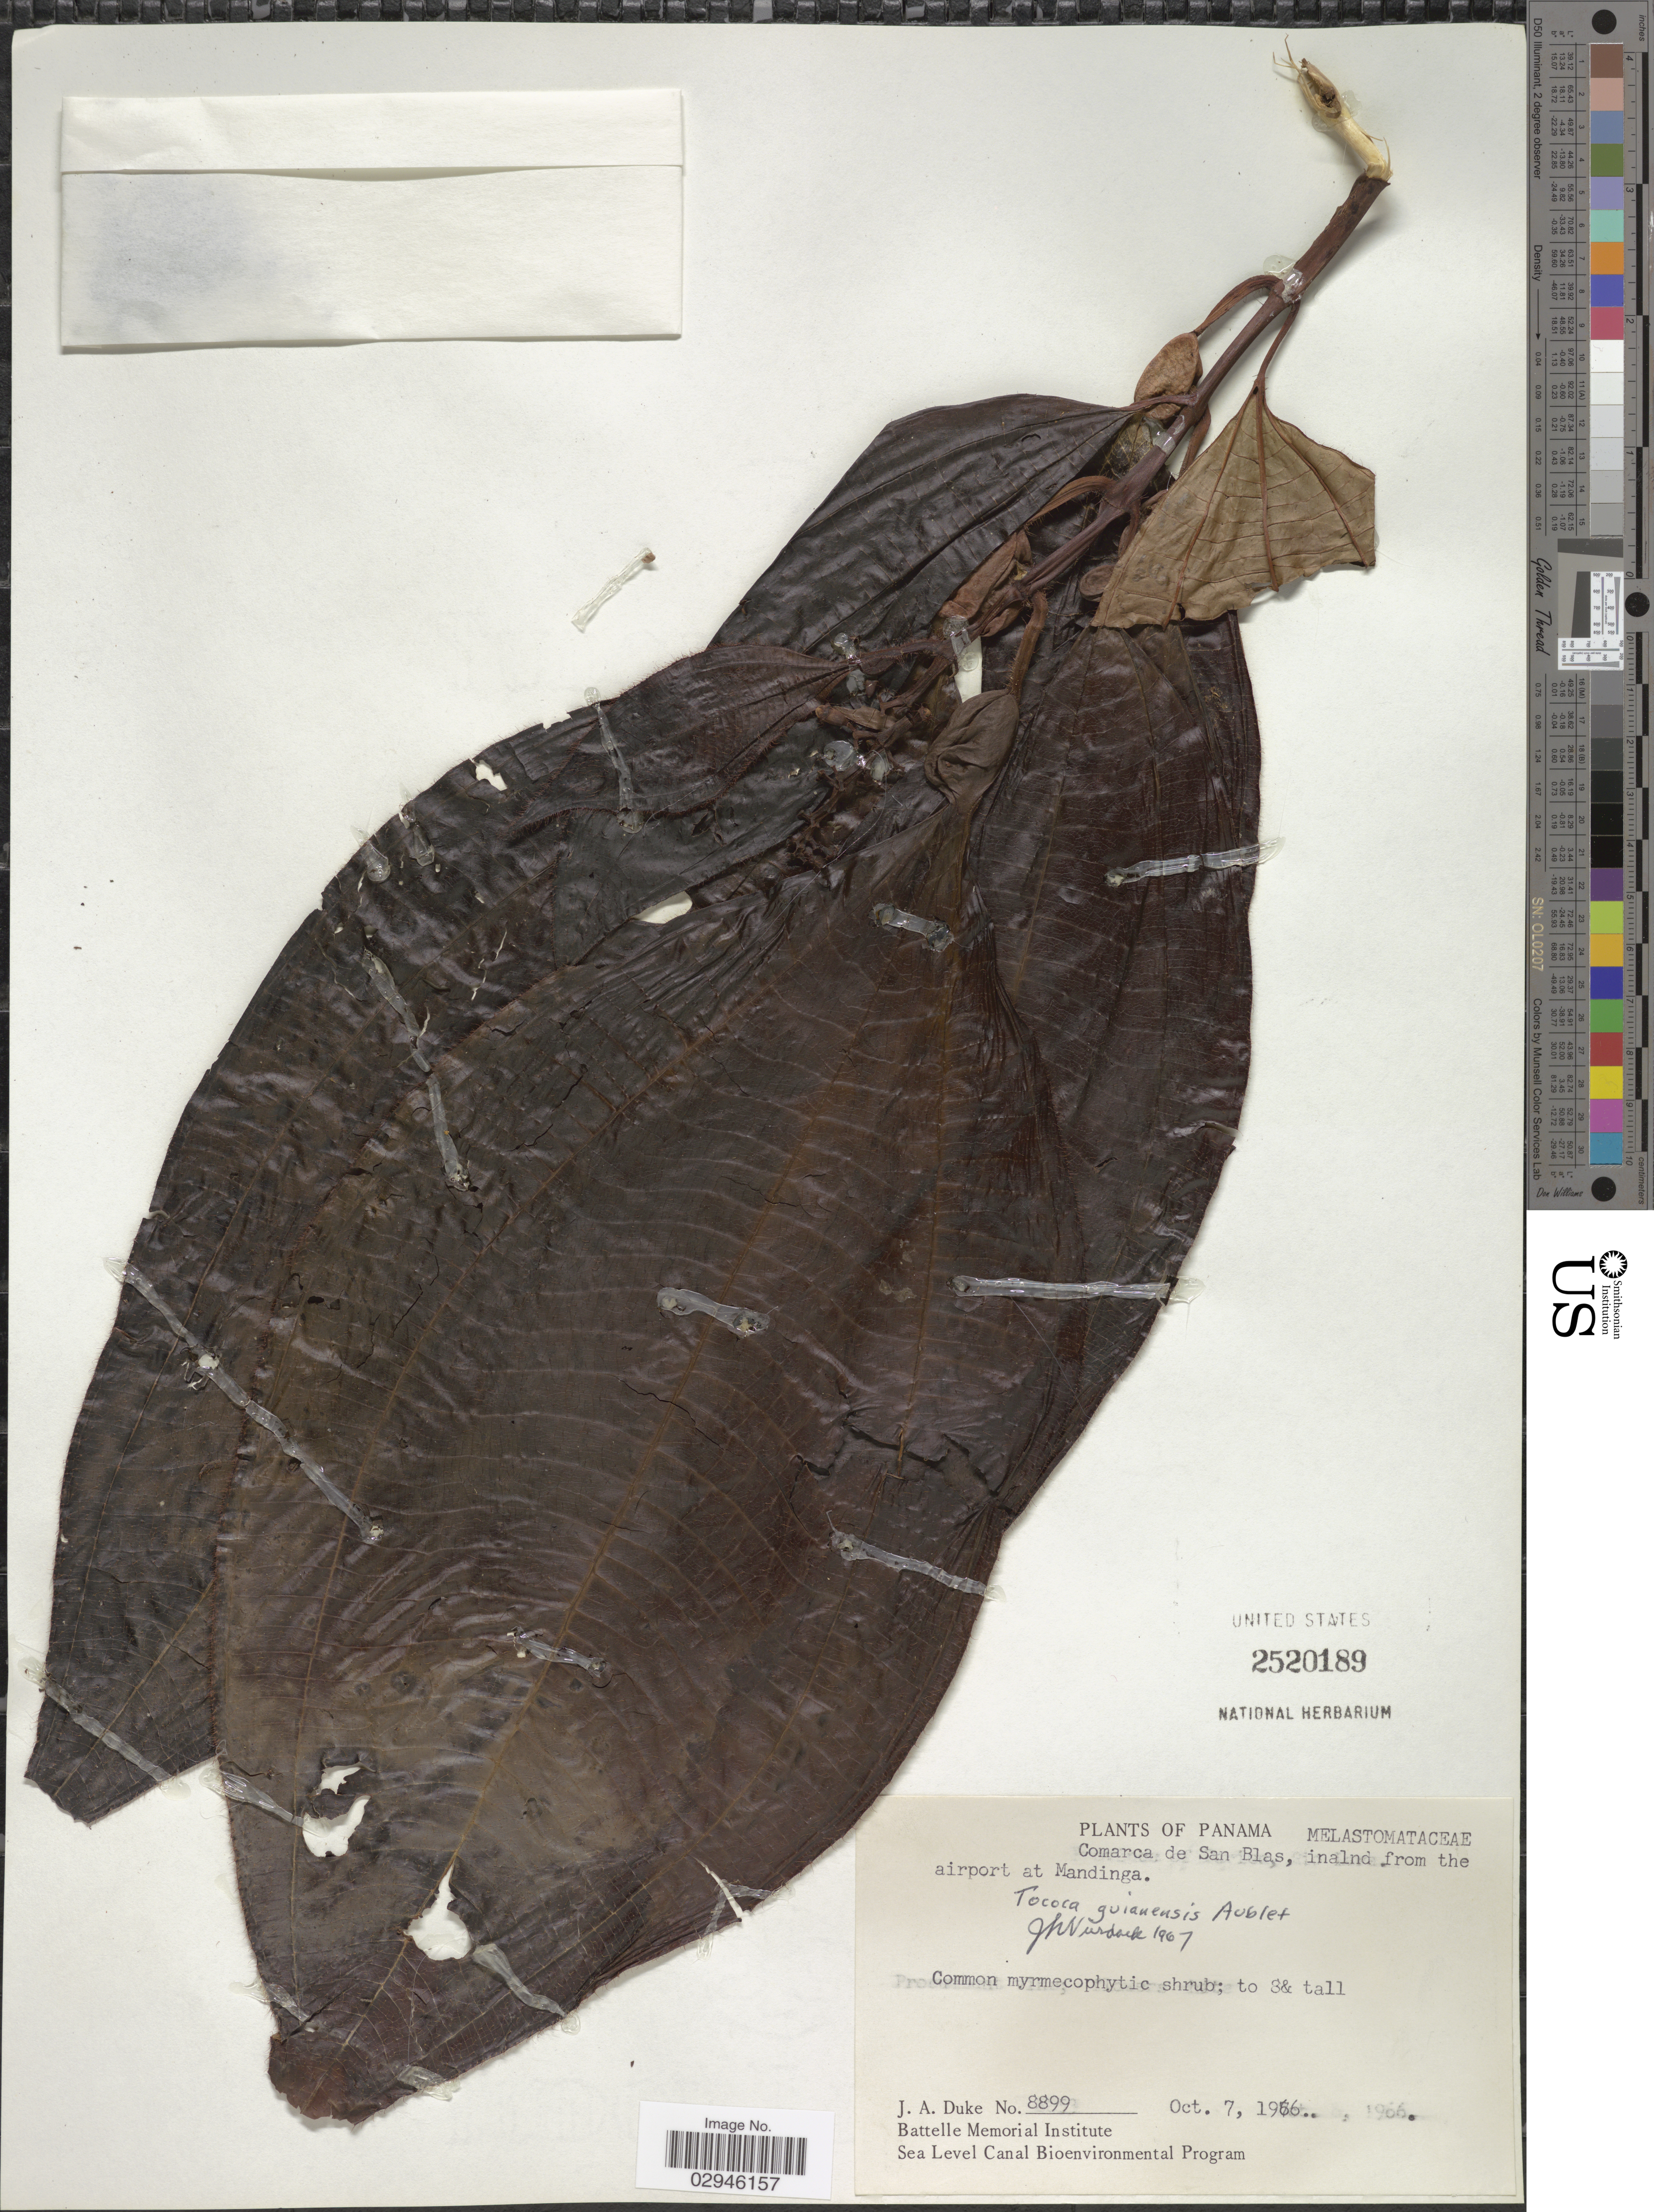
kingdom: Plantae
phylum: Tracheophyta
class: Magnoliopsida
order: Myrtales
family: Melastomataceae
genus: Tococa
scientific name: Tococa guianensis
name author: Aubl.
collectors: J. A. Duke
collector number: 8899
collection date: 1966-10-07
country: Panama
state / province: Kuna Yala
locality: Comarca de San Blas, inalnd from the airport at Mandinga.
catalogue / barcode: US 2520189